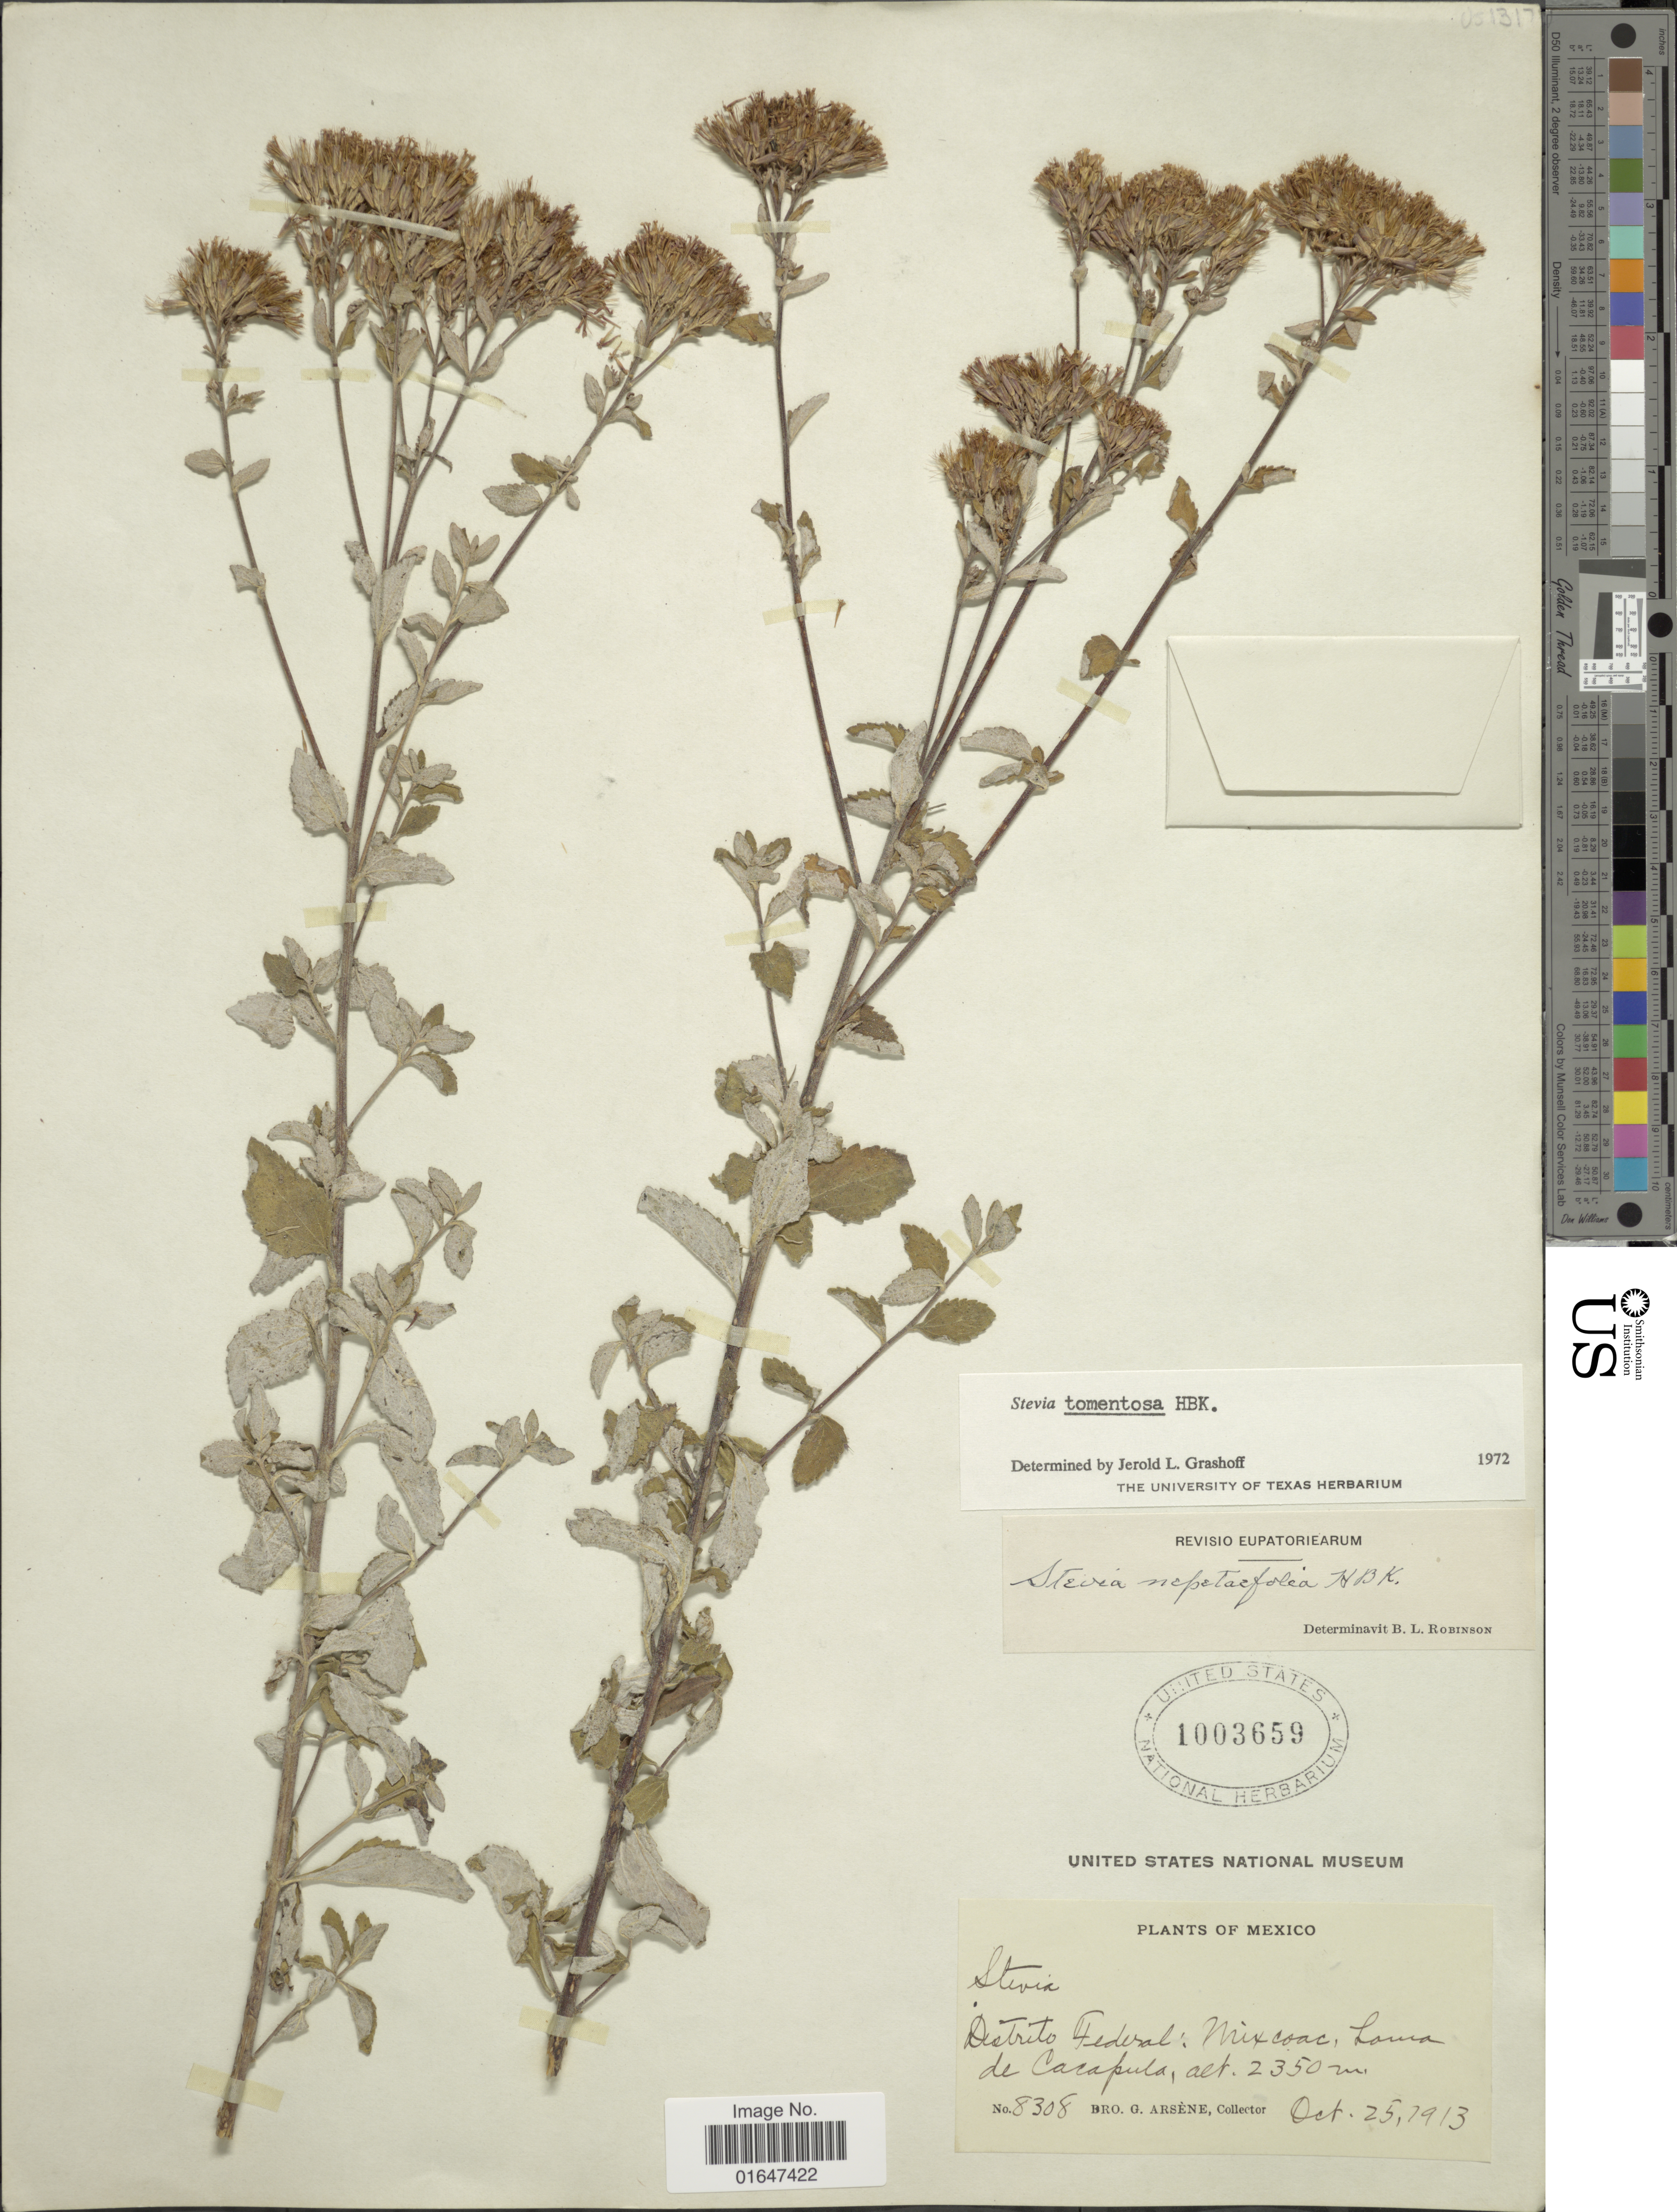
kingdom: Plantae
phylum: Tracheophyta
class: Magnoliopsida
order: Asterales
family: Asteraceae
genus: Stevia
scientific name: Stevia tomentosa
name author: Kunth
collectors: Bro. G. Arsène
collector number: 8308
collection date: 1913-10-25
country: Mexico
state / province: Distrito Federal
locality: Mixcoac, Loma de Cacapula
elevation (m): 2350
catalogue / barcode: US 1003659